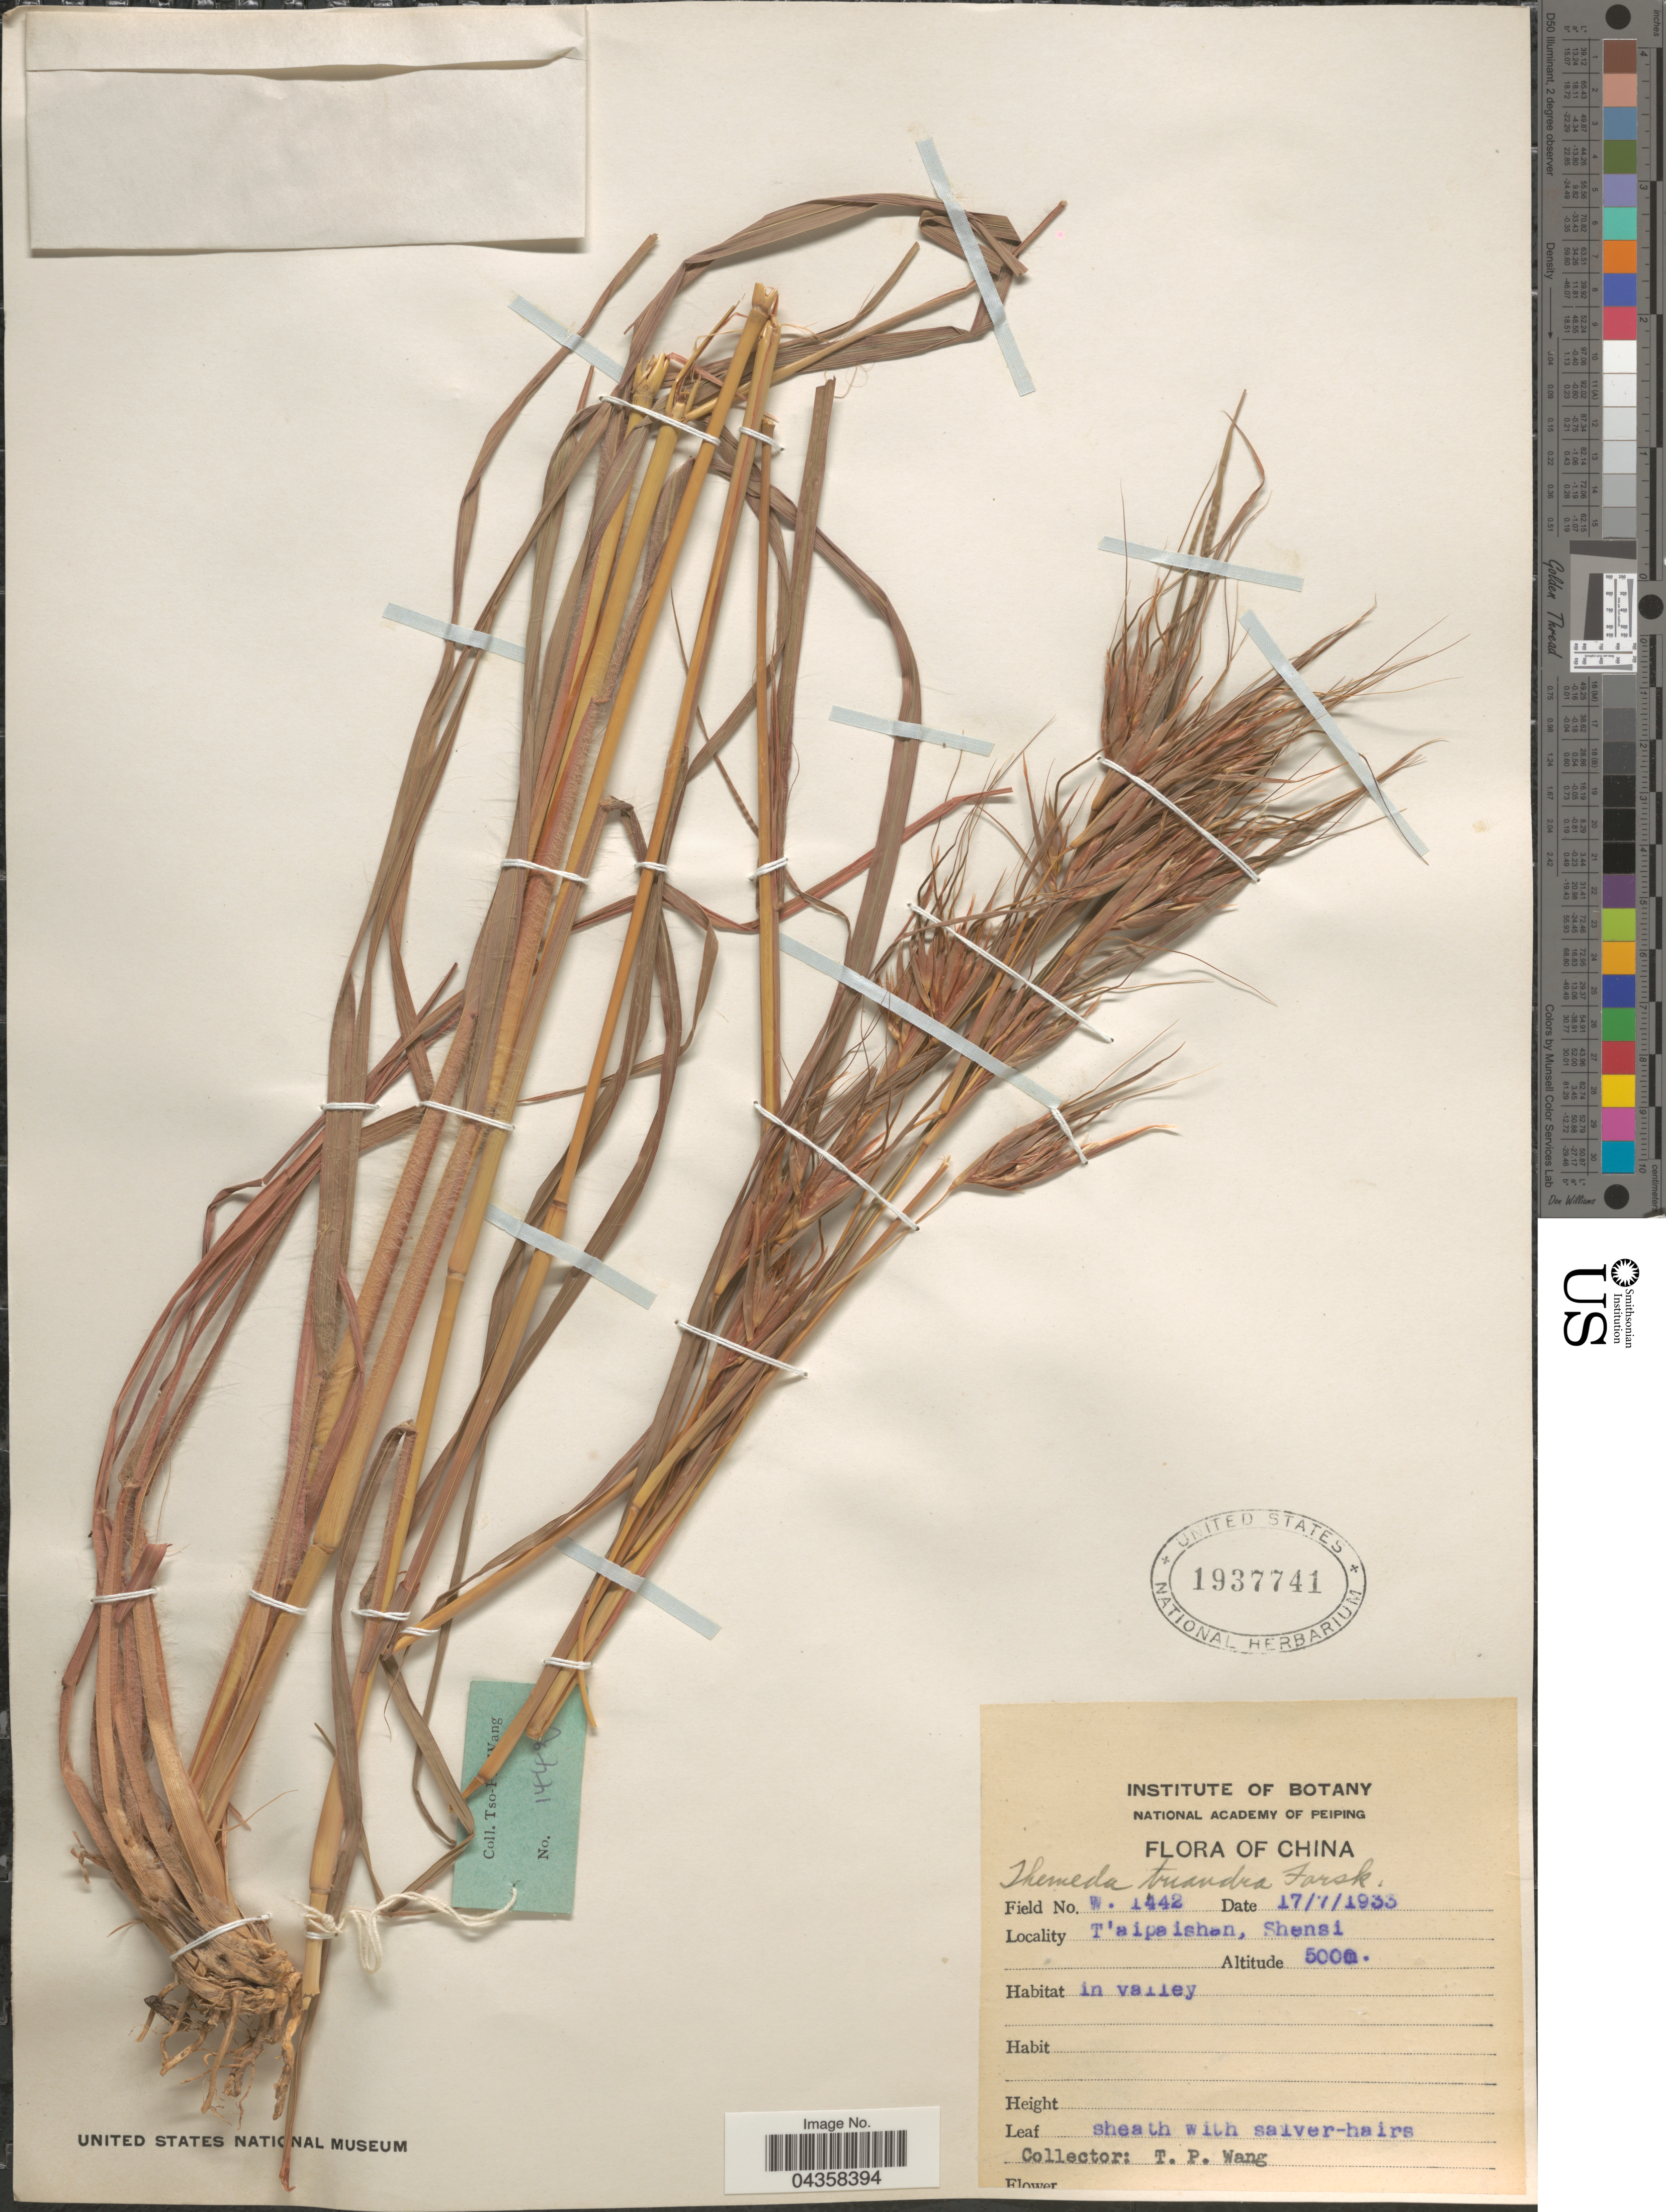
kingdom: Plantae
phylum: Tracheophyta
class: Liliopsida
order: Poales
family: Poaceae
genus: Themeda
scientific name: Themeda triandra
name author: Forssk.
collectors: T. Wang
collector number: W.1442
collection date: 1933-07-17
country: China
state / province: Shaanxi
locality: T'aipaishan, Shensi.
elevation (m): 500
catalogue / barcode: US 1937741